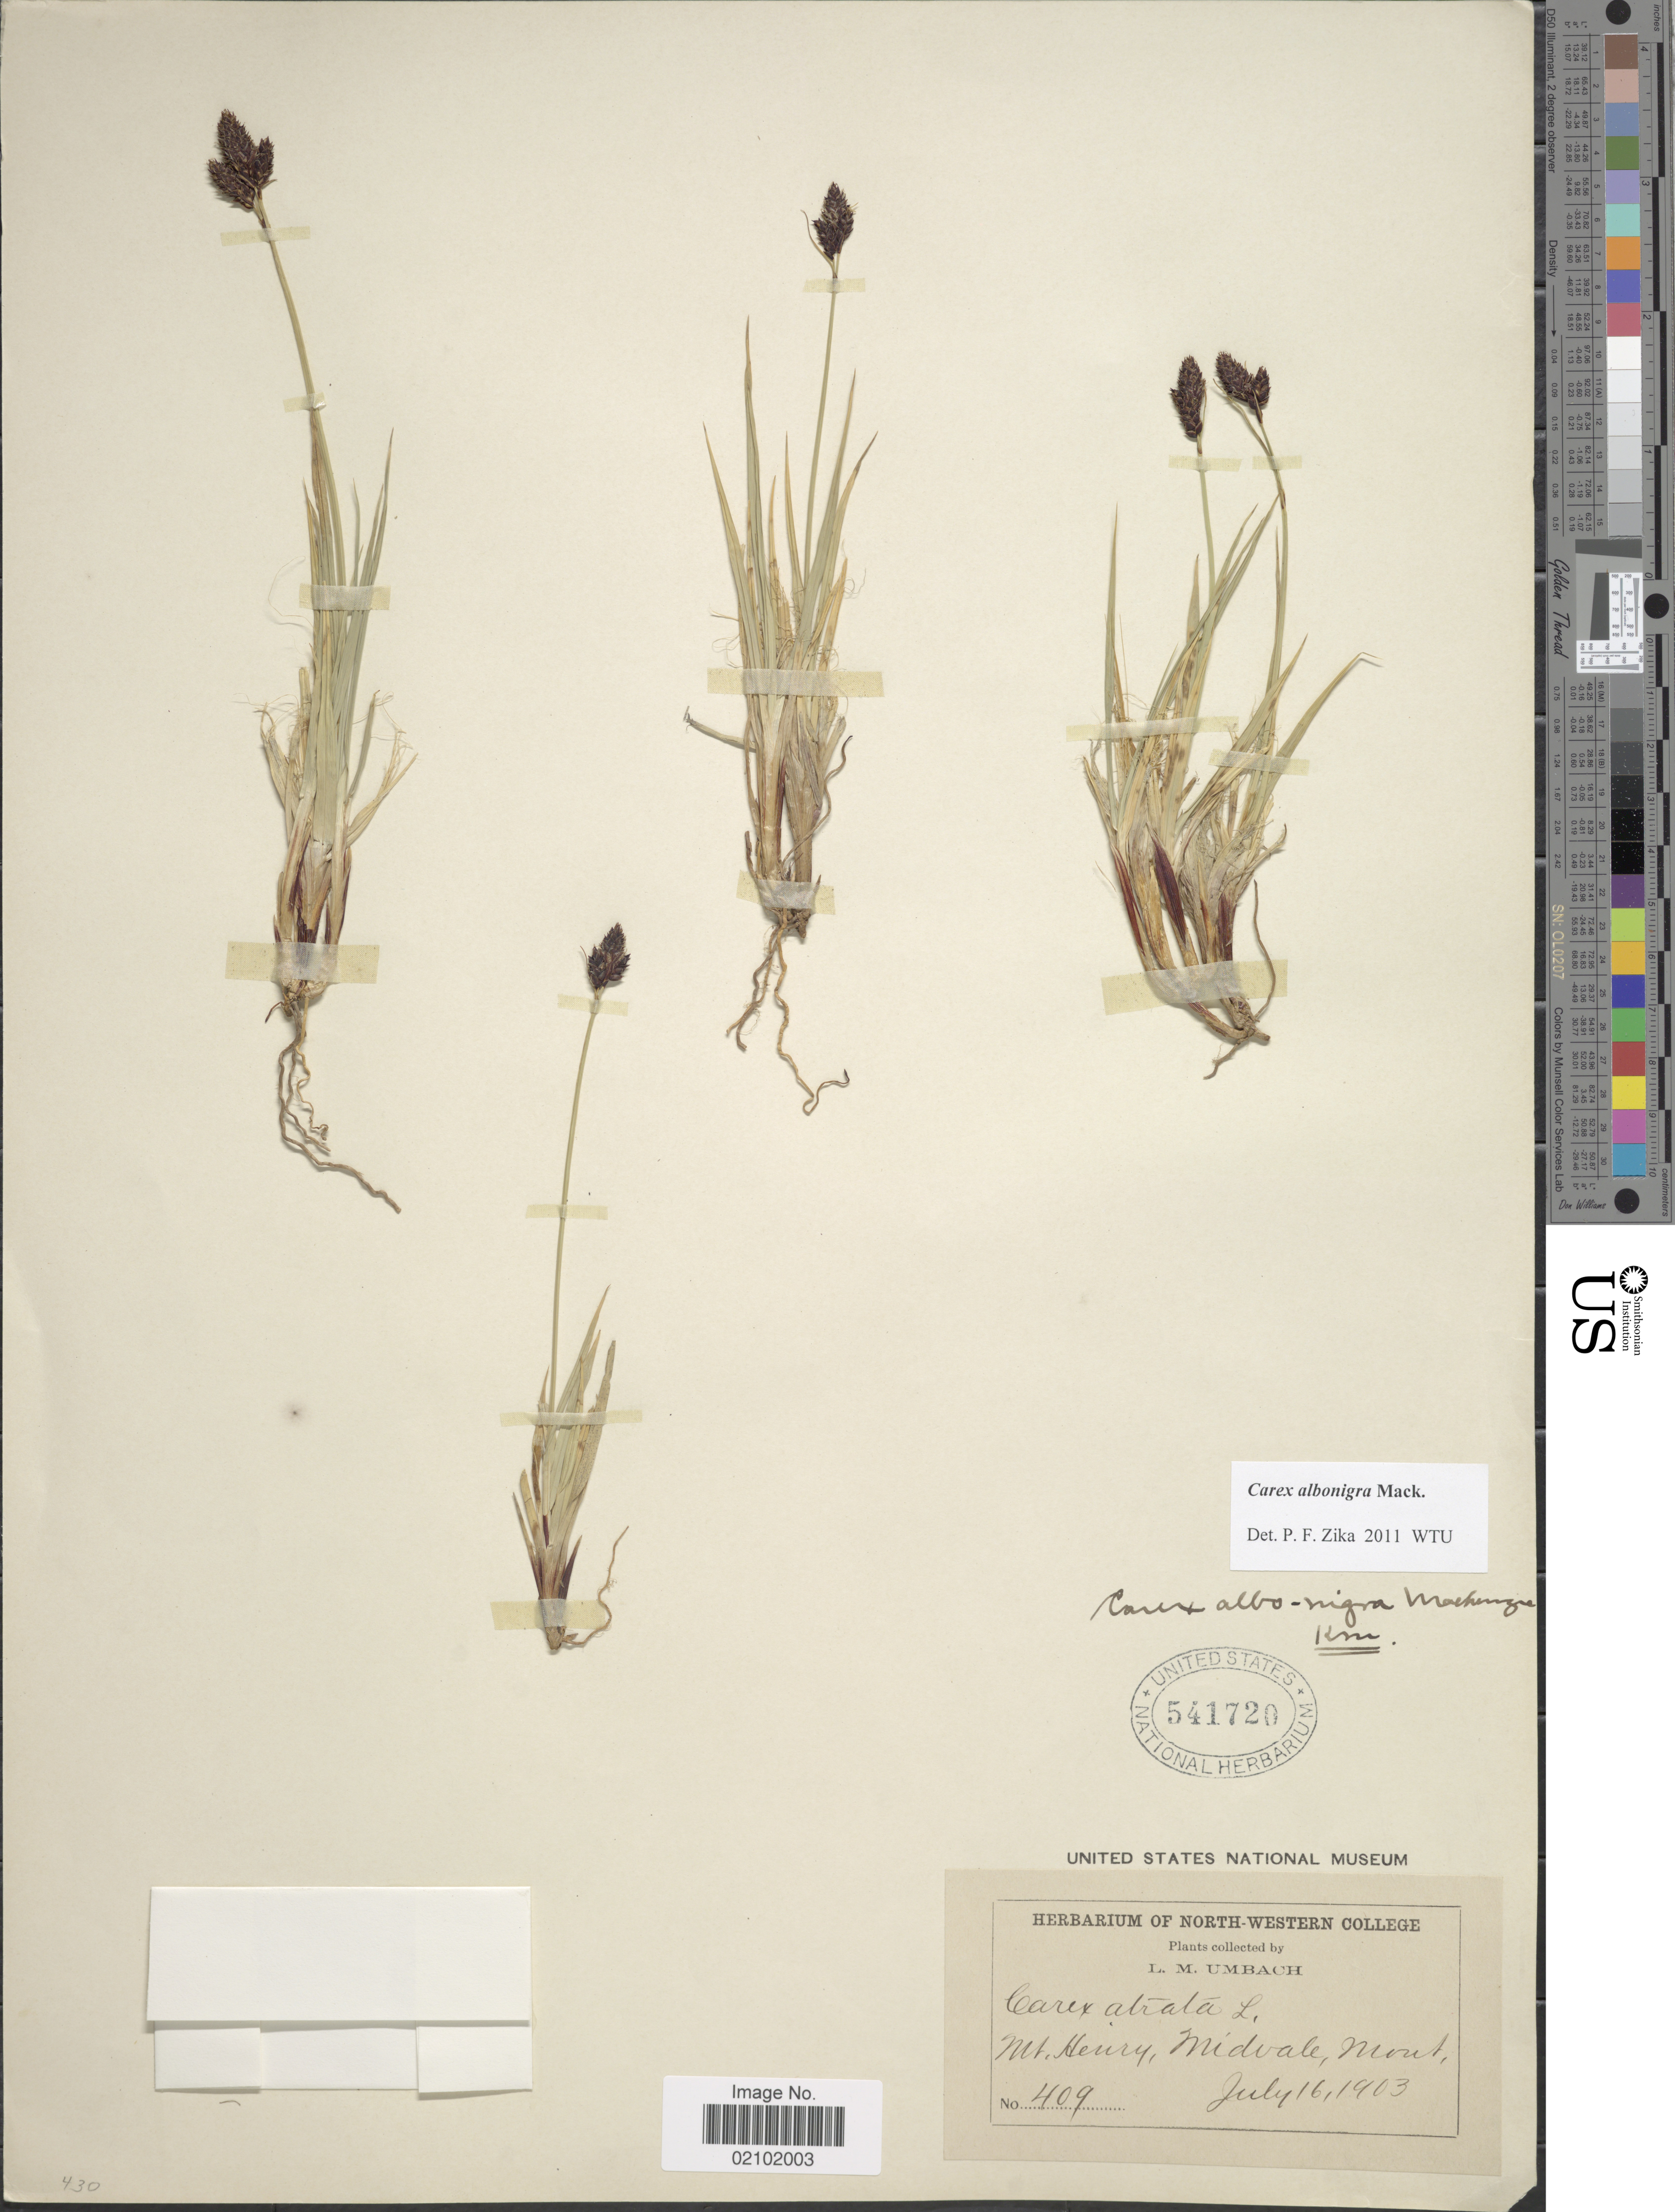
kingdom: Plantae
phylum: Tracheophyta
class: Liliopsida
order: Poales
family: Cyperaceae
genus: Carex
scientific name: Carex albonigra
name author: Mack.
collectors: L. M. Umbach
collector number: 409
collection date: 1903-07-16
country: United States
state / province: Montana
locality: Mt. Henry, Midvale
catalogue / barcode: US 541720